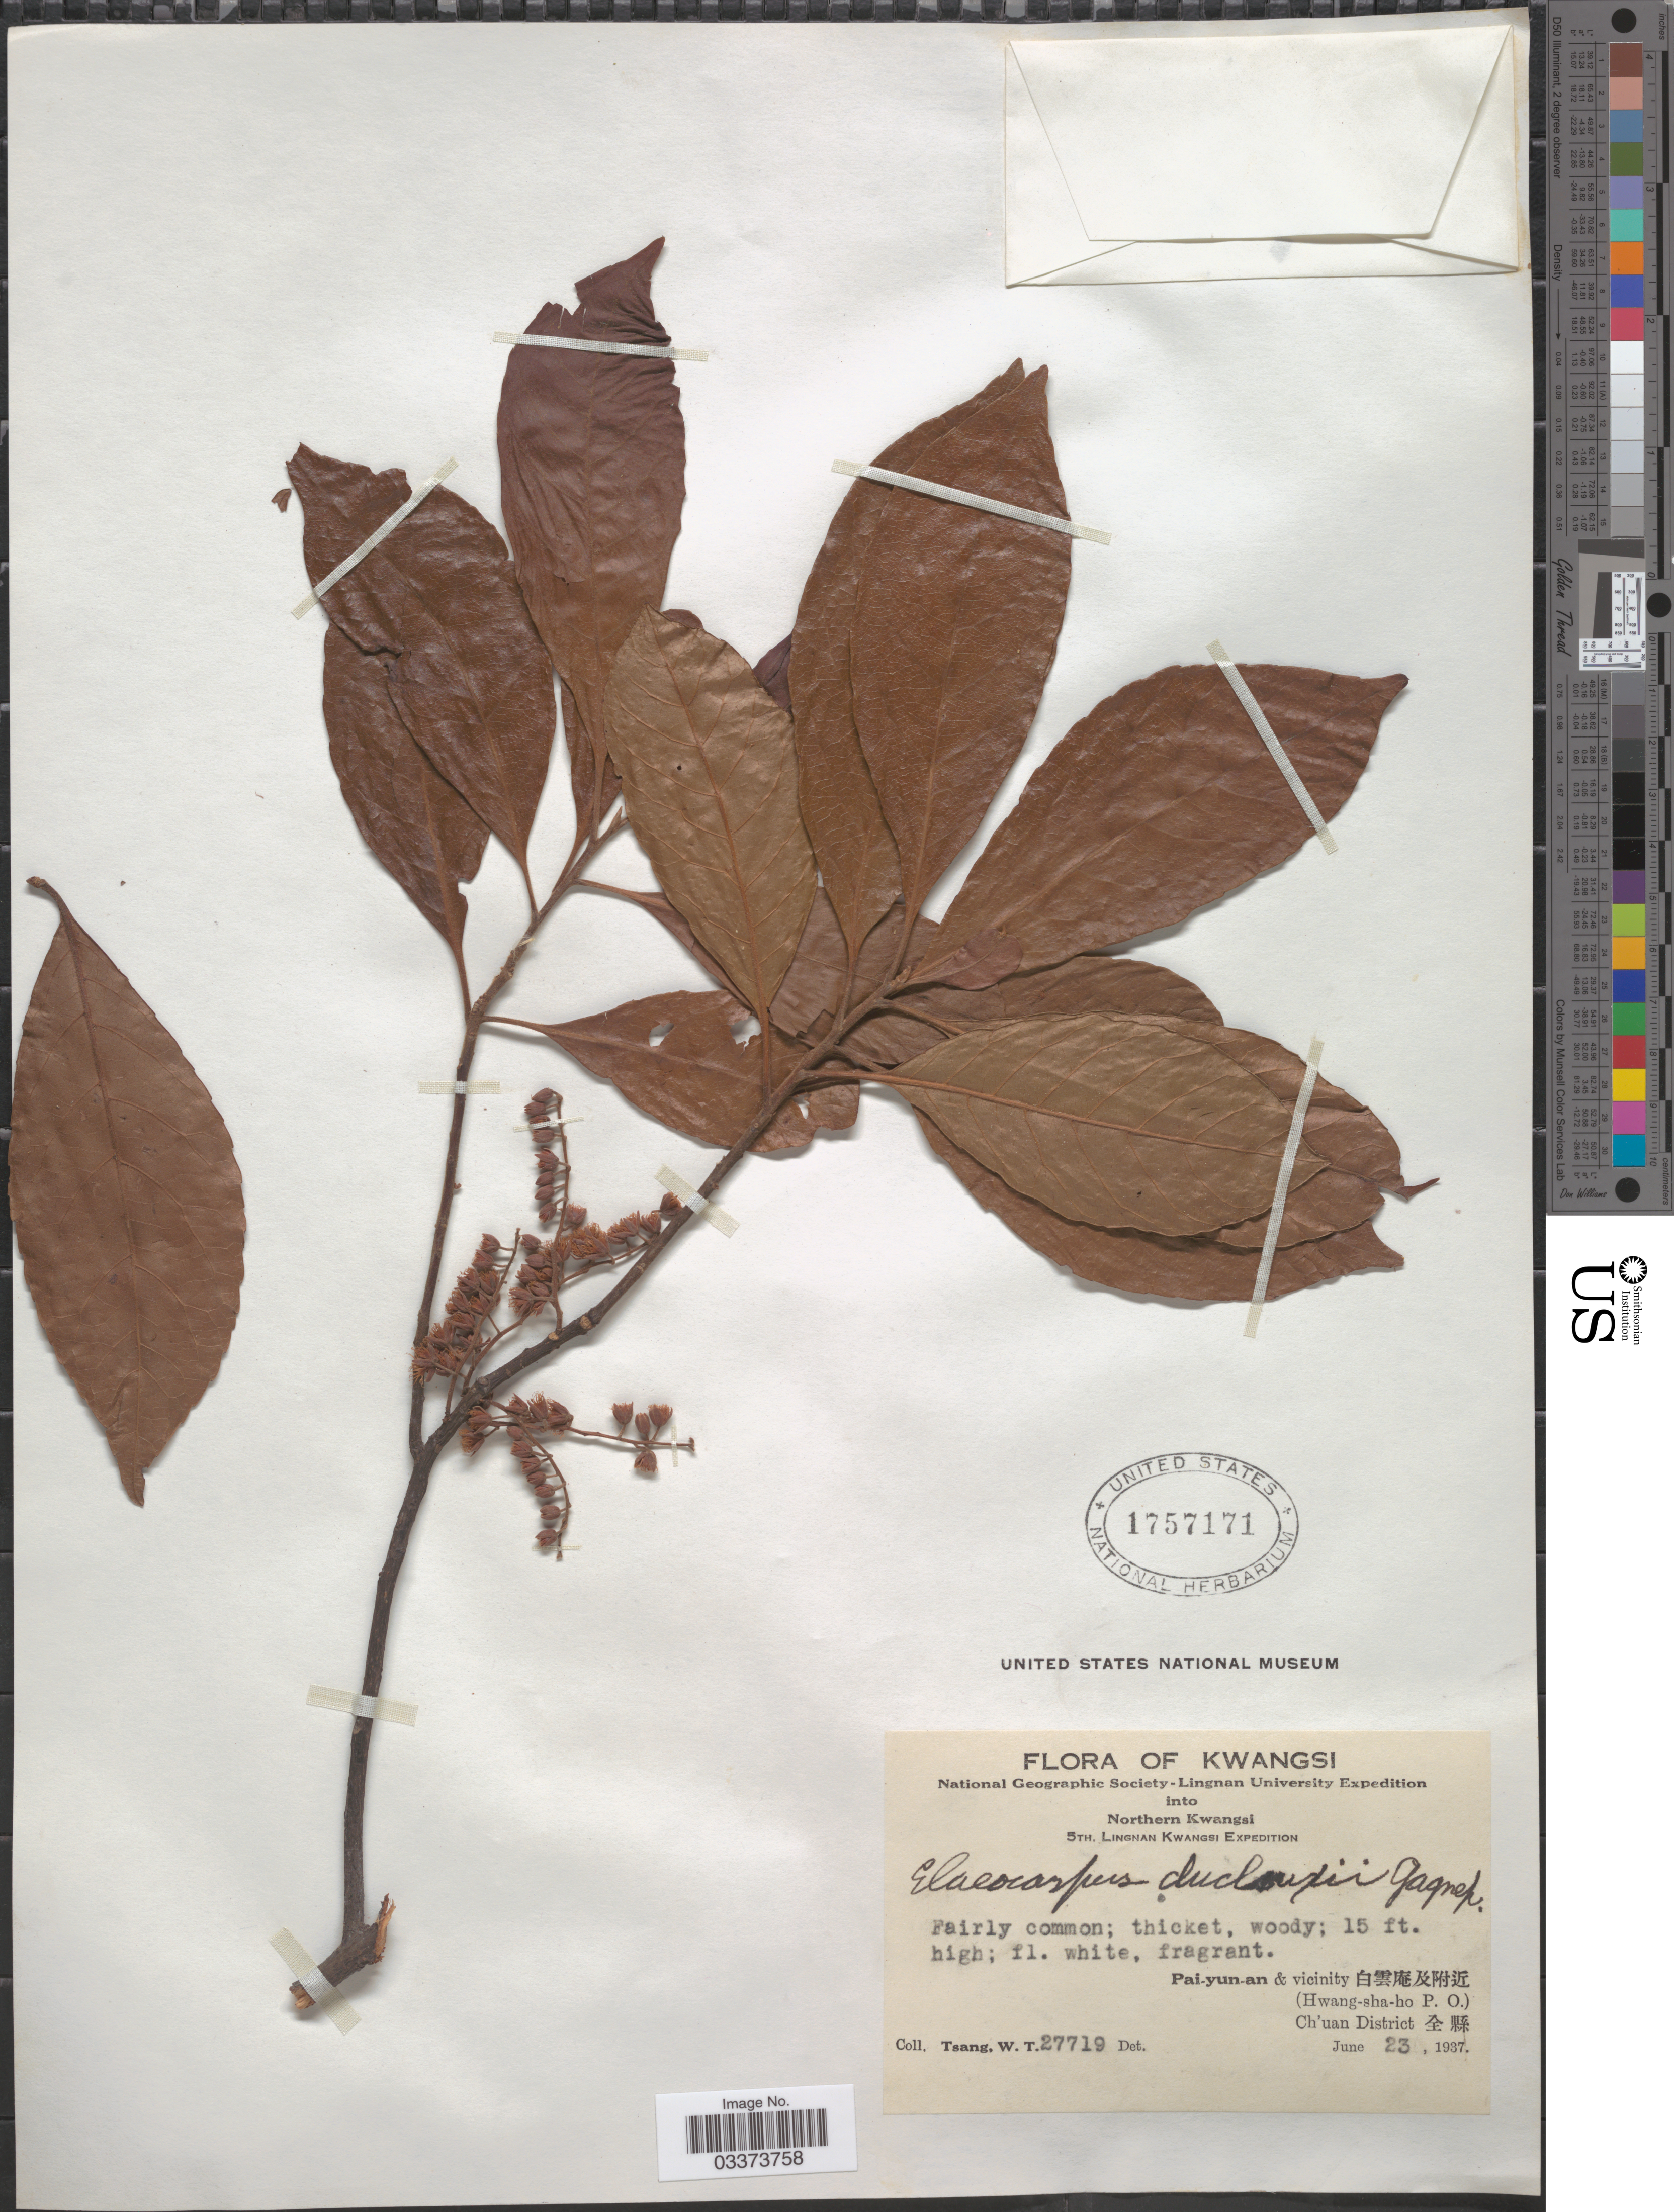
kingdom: Plantae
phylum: Tracheophyta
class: Magnoliopsida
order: Oxalidales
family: Elaeocarpaceae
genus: Elaeocarpus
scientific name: Elaeocarpus duclouxii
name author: Gagnep.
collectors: W. T. Tsang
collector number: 27719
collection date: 1937-06-23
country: China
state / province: Guangxi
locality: Kwasi,Northern Kwangsi, Pai-yun-an & vicinity (Hwang-sha-ho P.O.) Ch'uan District .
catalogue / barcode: US 1757171